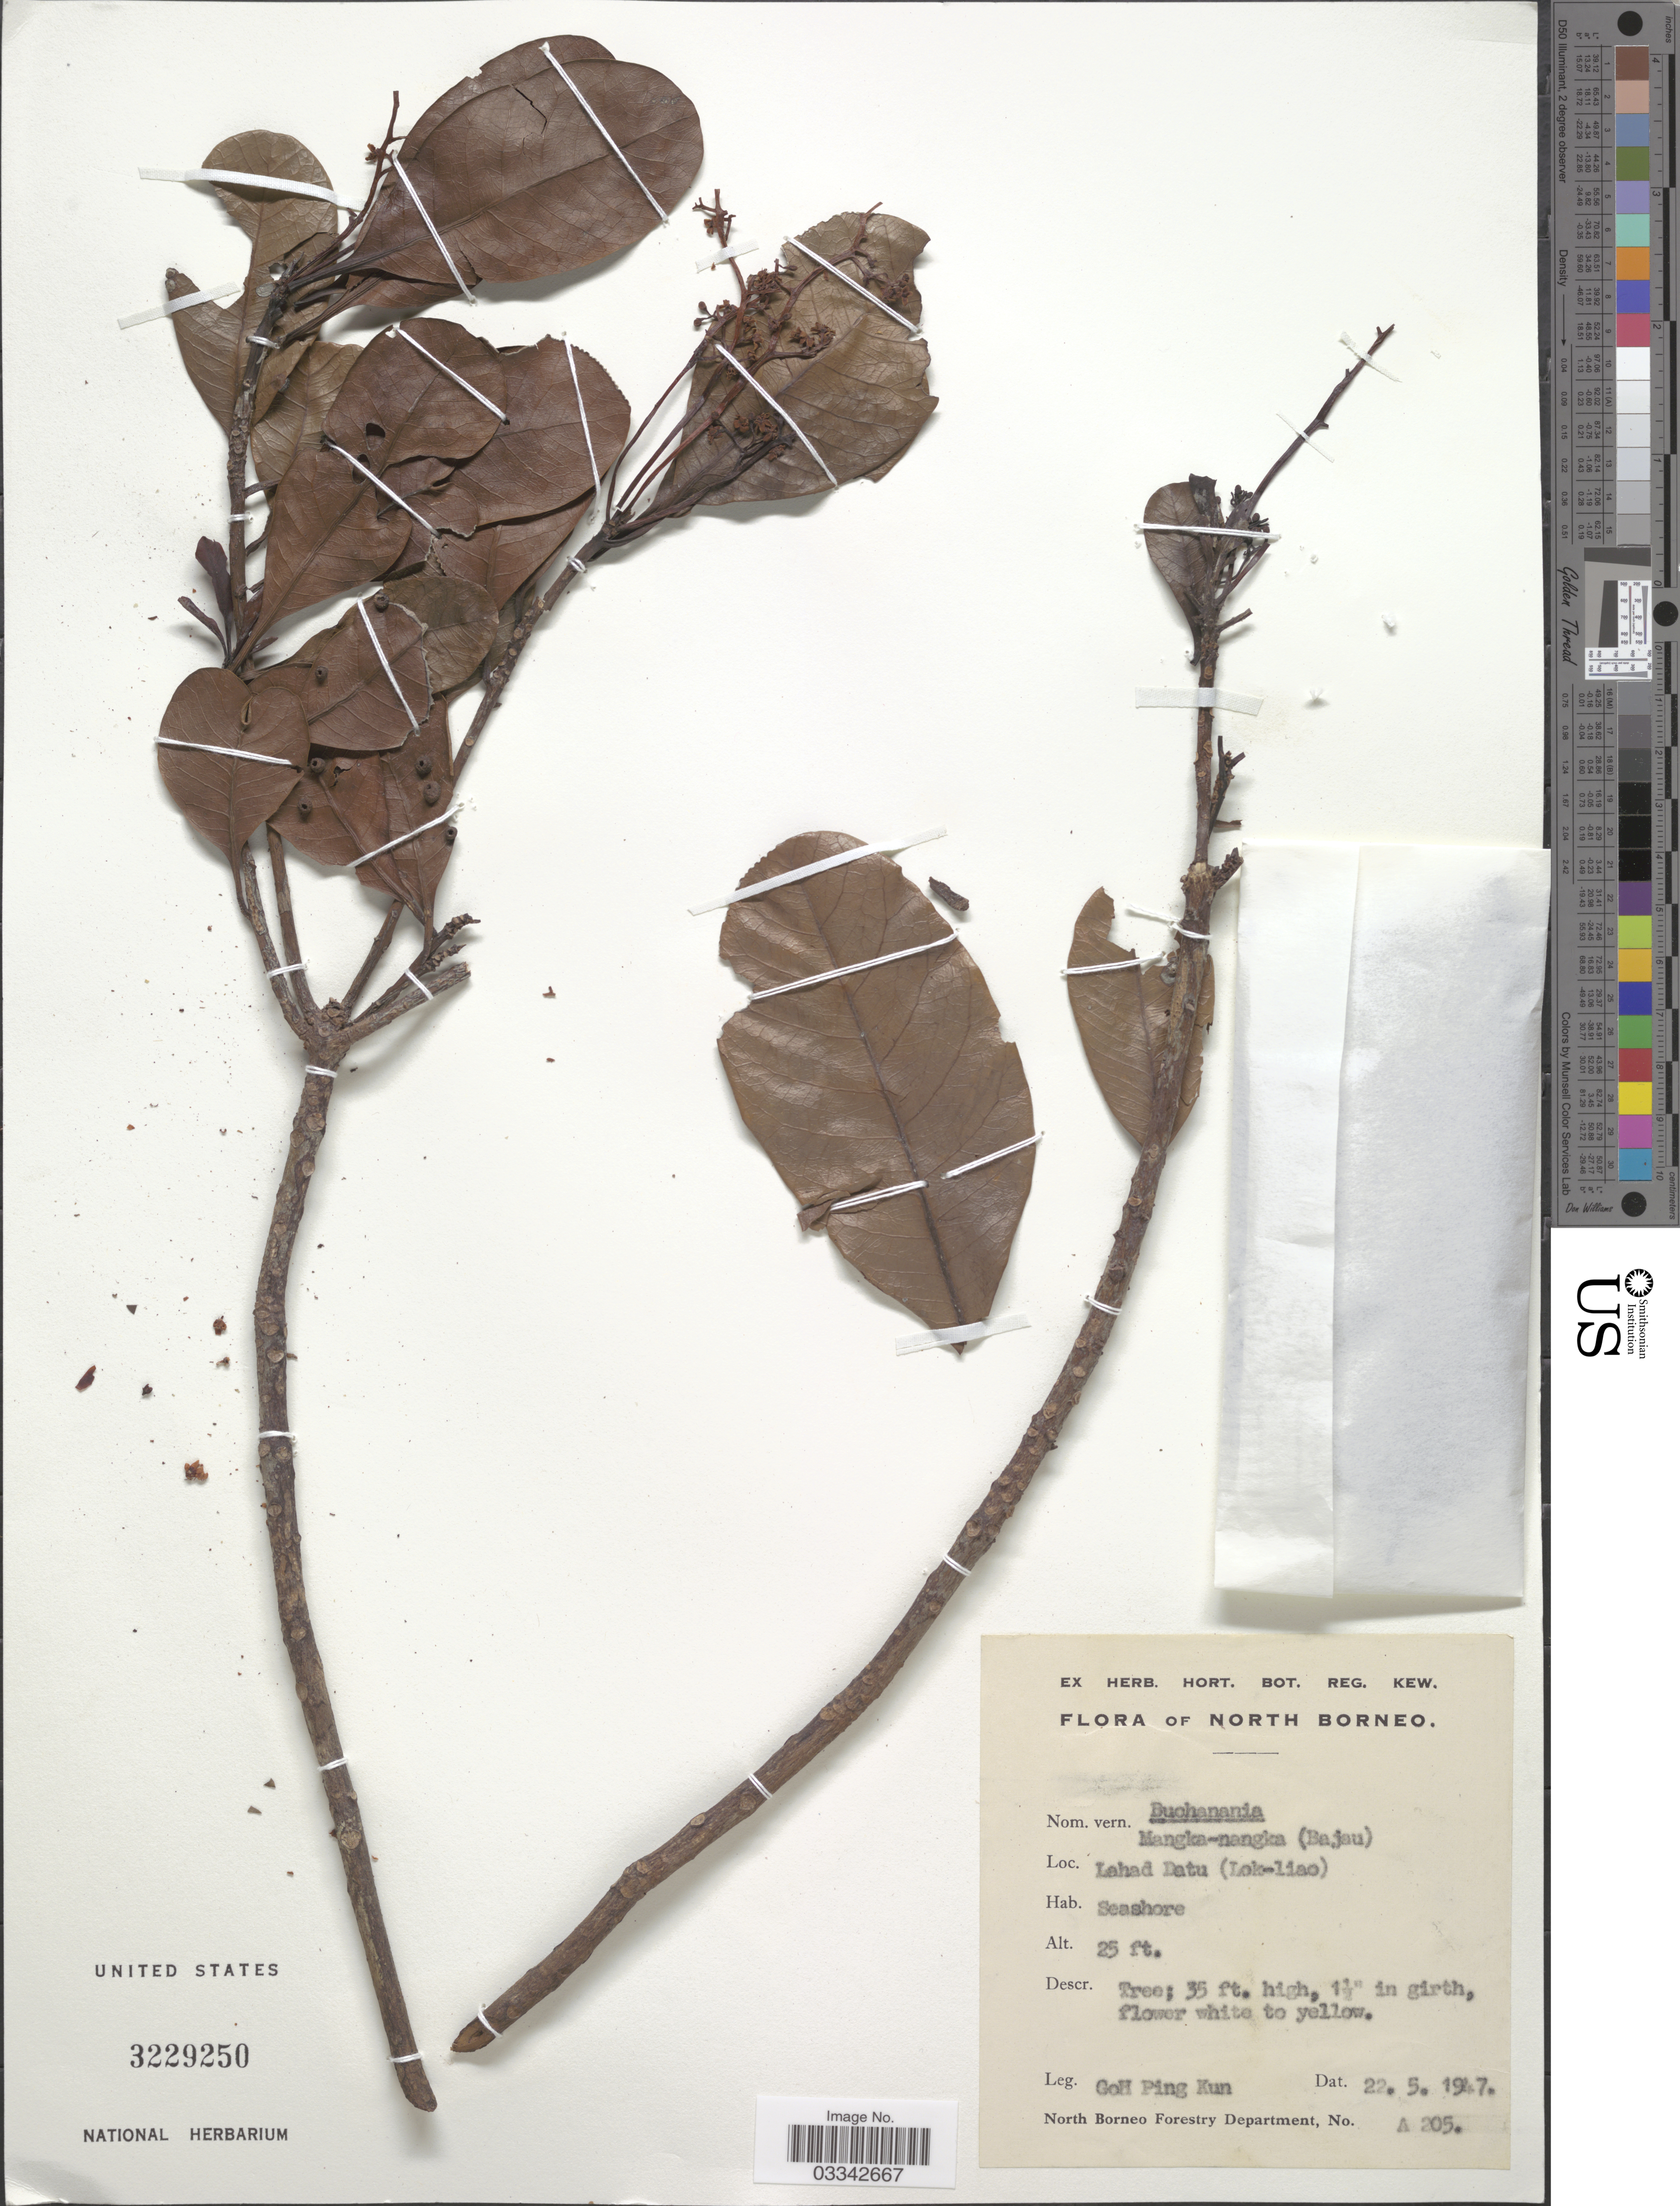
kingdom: Plantae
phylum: Tracheophyta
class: Magnoliopsida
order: Sapindales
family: Anacardiaceae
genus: Buchanania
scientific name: Buchanania sp.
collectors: G. Kun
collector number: A 205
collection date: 1947-05-22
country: Malaysia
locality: North Borneo. Lahad Datu (Lok-liao).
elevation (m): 8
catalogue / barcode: US 3229250